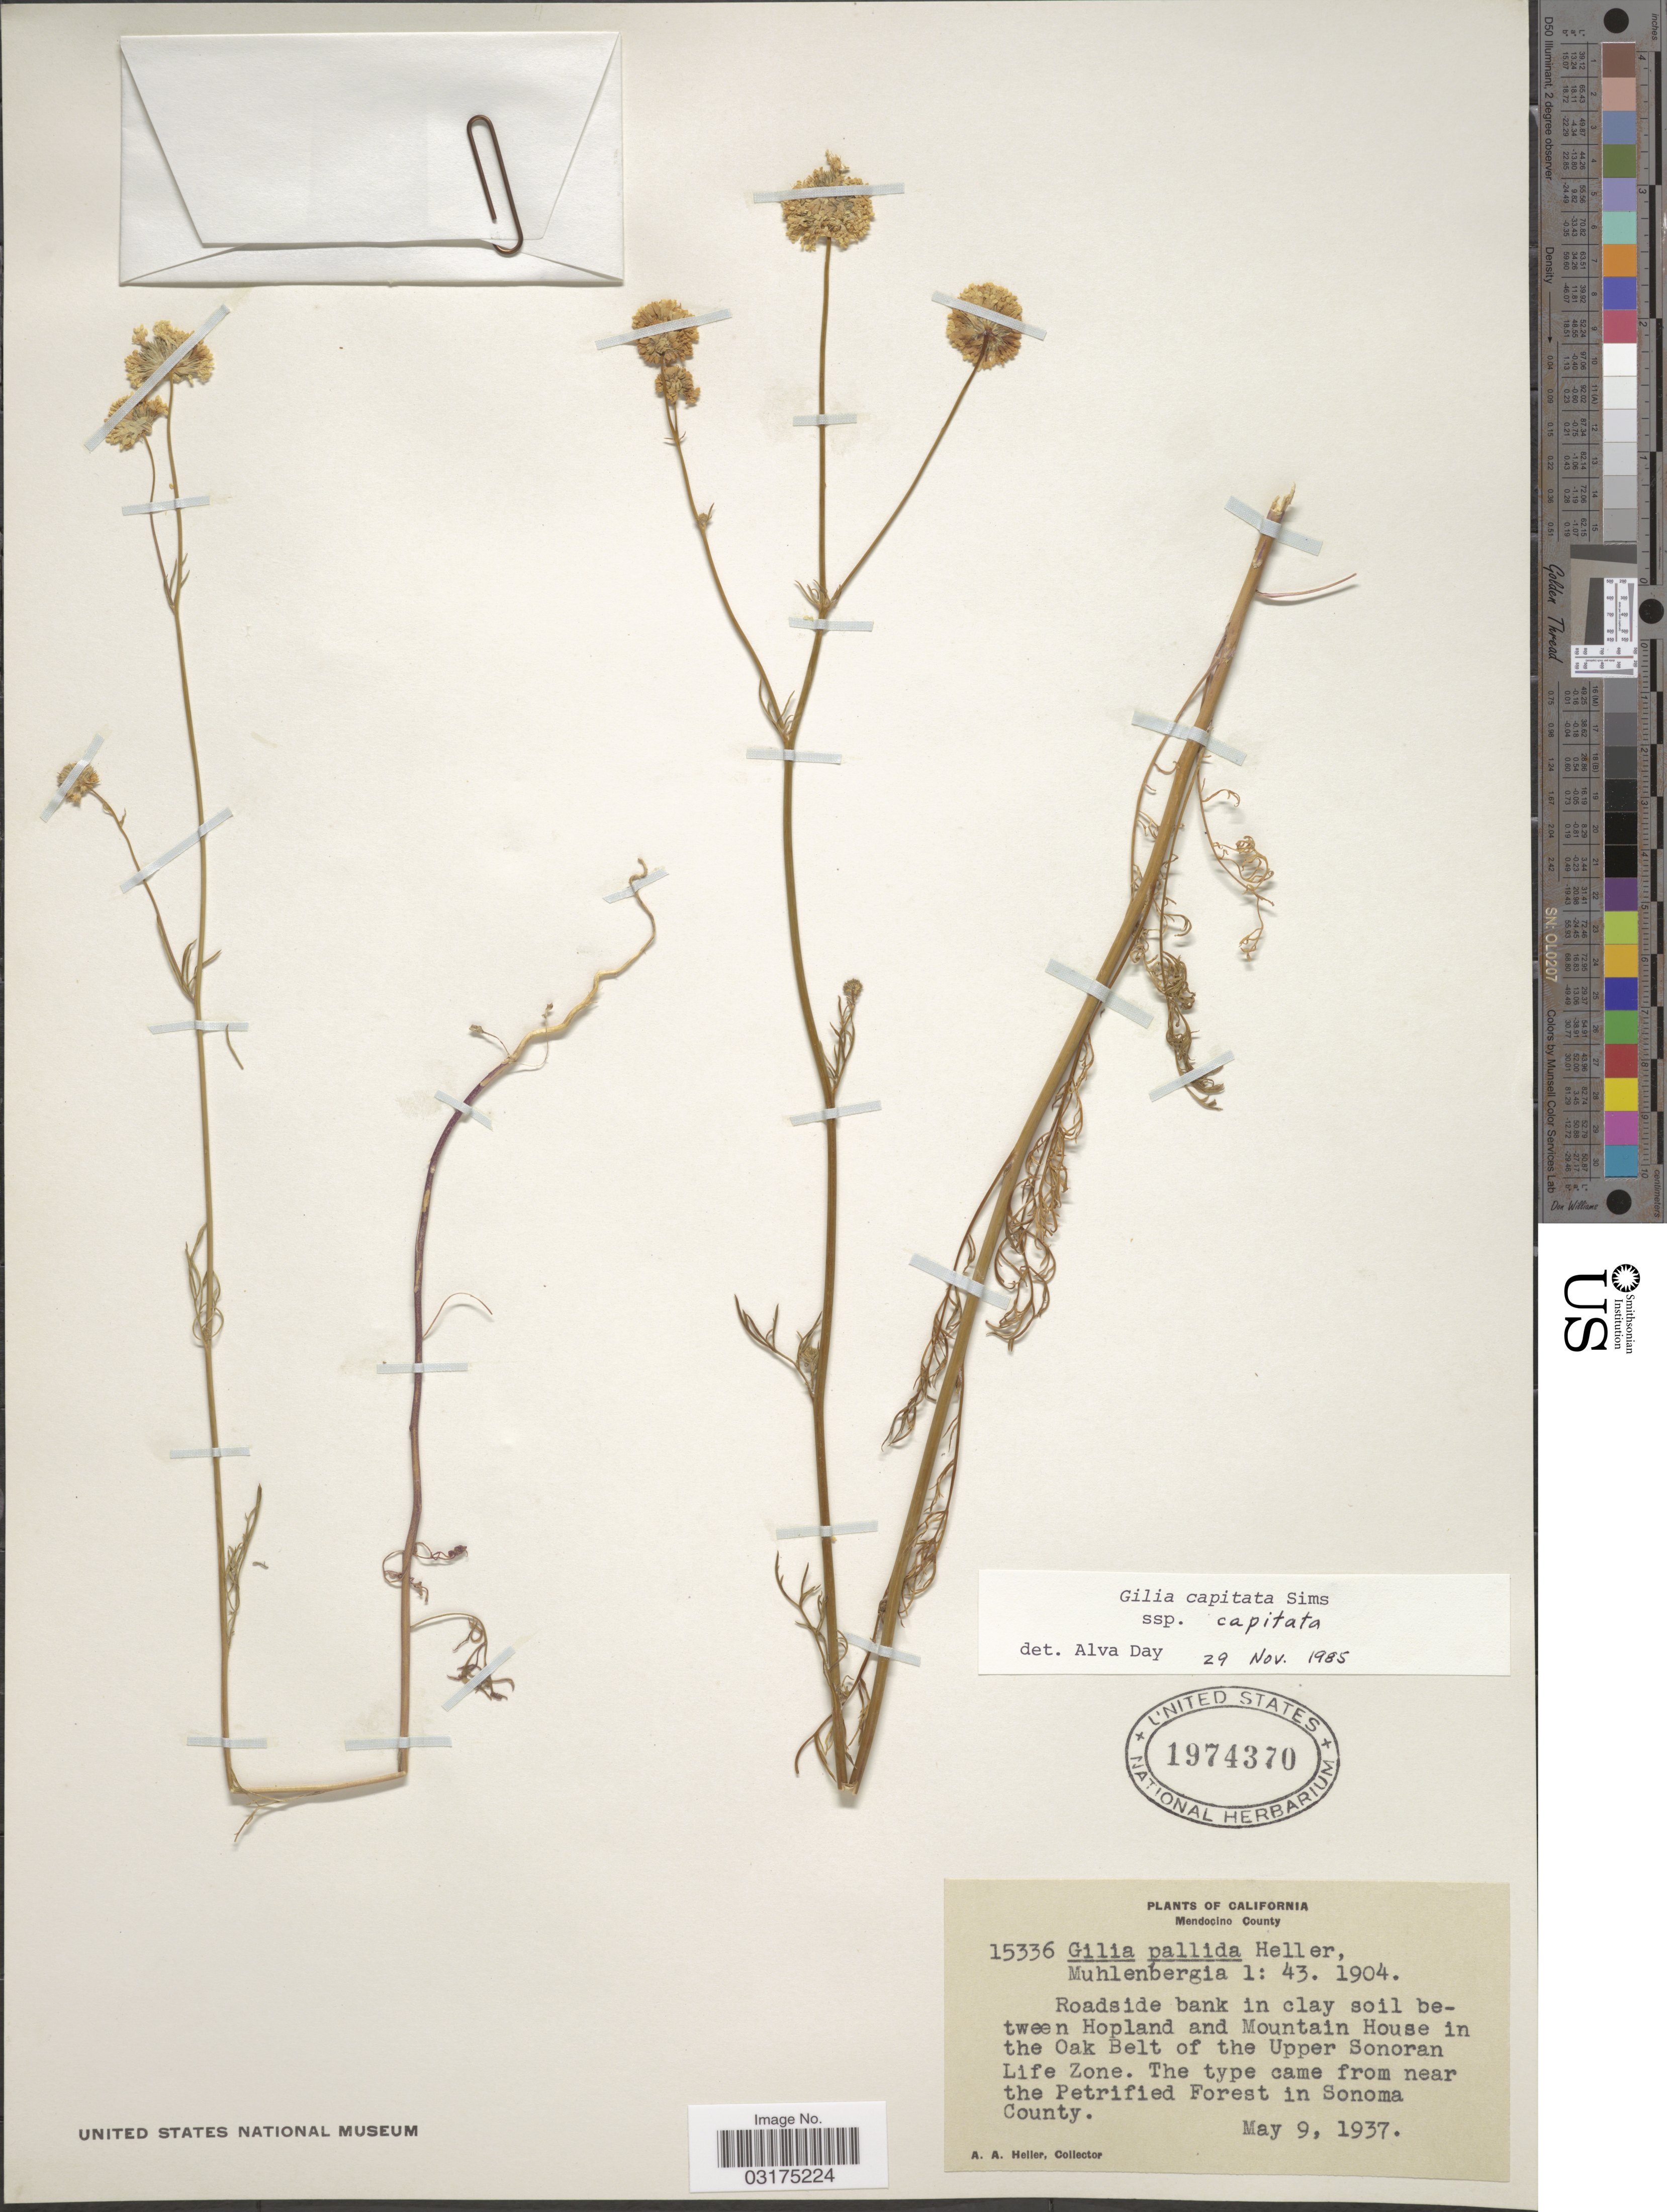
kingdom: Plantae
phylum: Tracheophyta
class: Magnoliopsida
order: Ericales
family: Polemoniaceae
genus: Gilia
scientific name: Gilia capitata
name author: Sims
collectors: A. A. Heller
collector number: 15336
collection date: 1937-05-09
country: United States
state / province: California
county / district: Mendocino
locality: Mendocino County, Roadside bank in clay soil between Hopland and Mountain House in the Oak Belt of the Upper Sonoran Life Zone.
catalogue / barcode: US 1974370